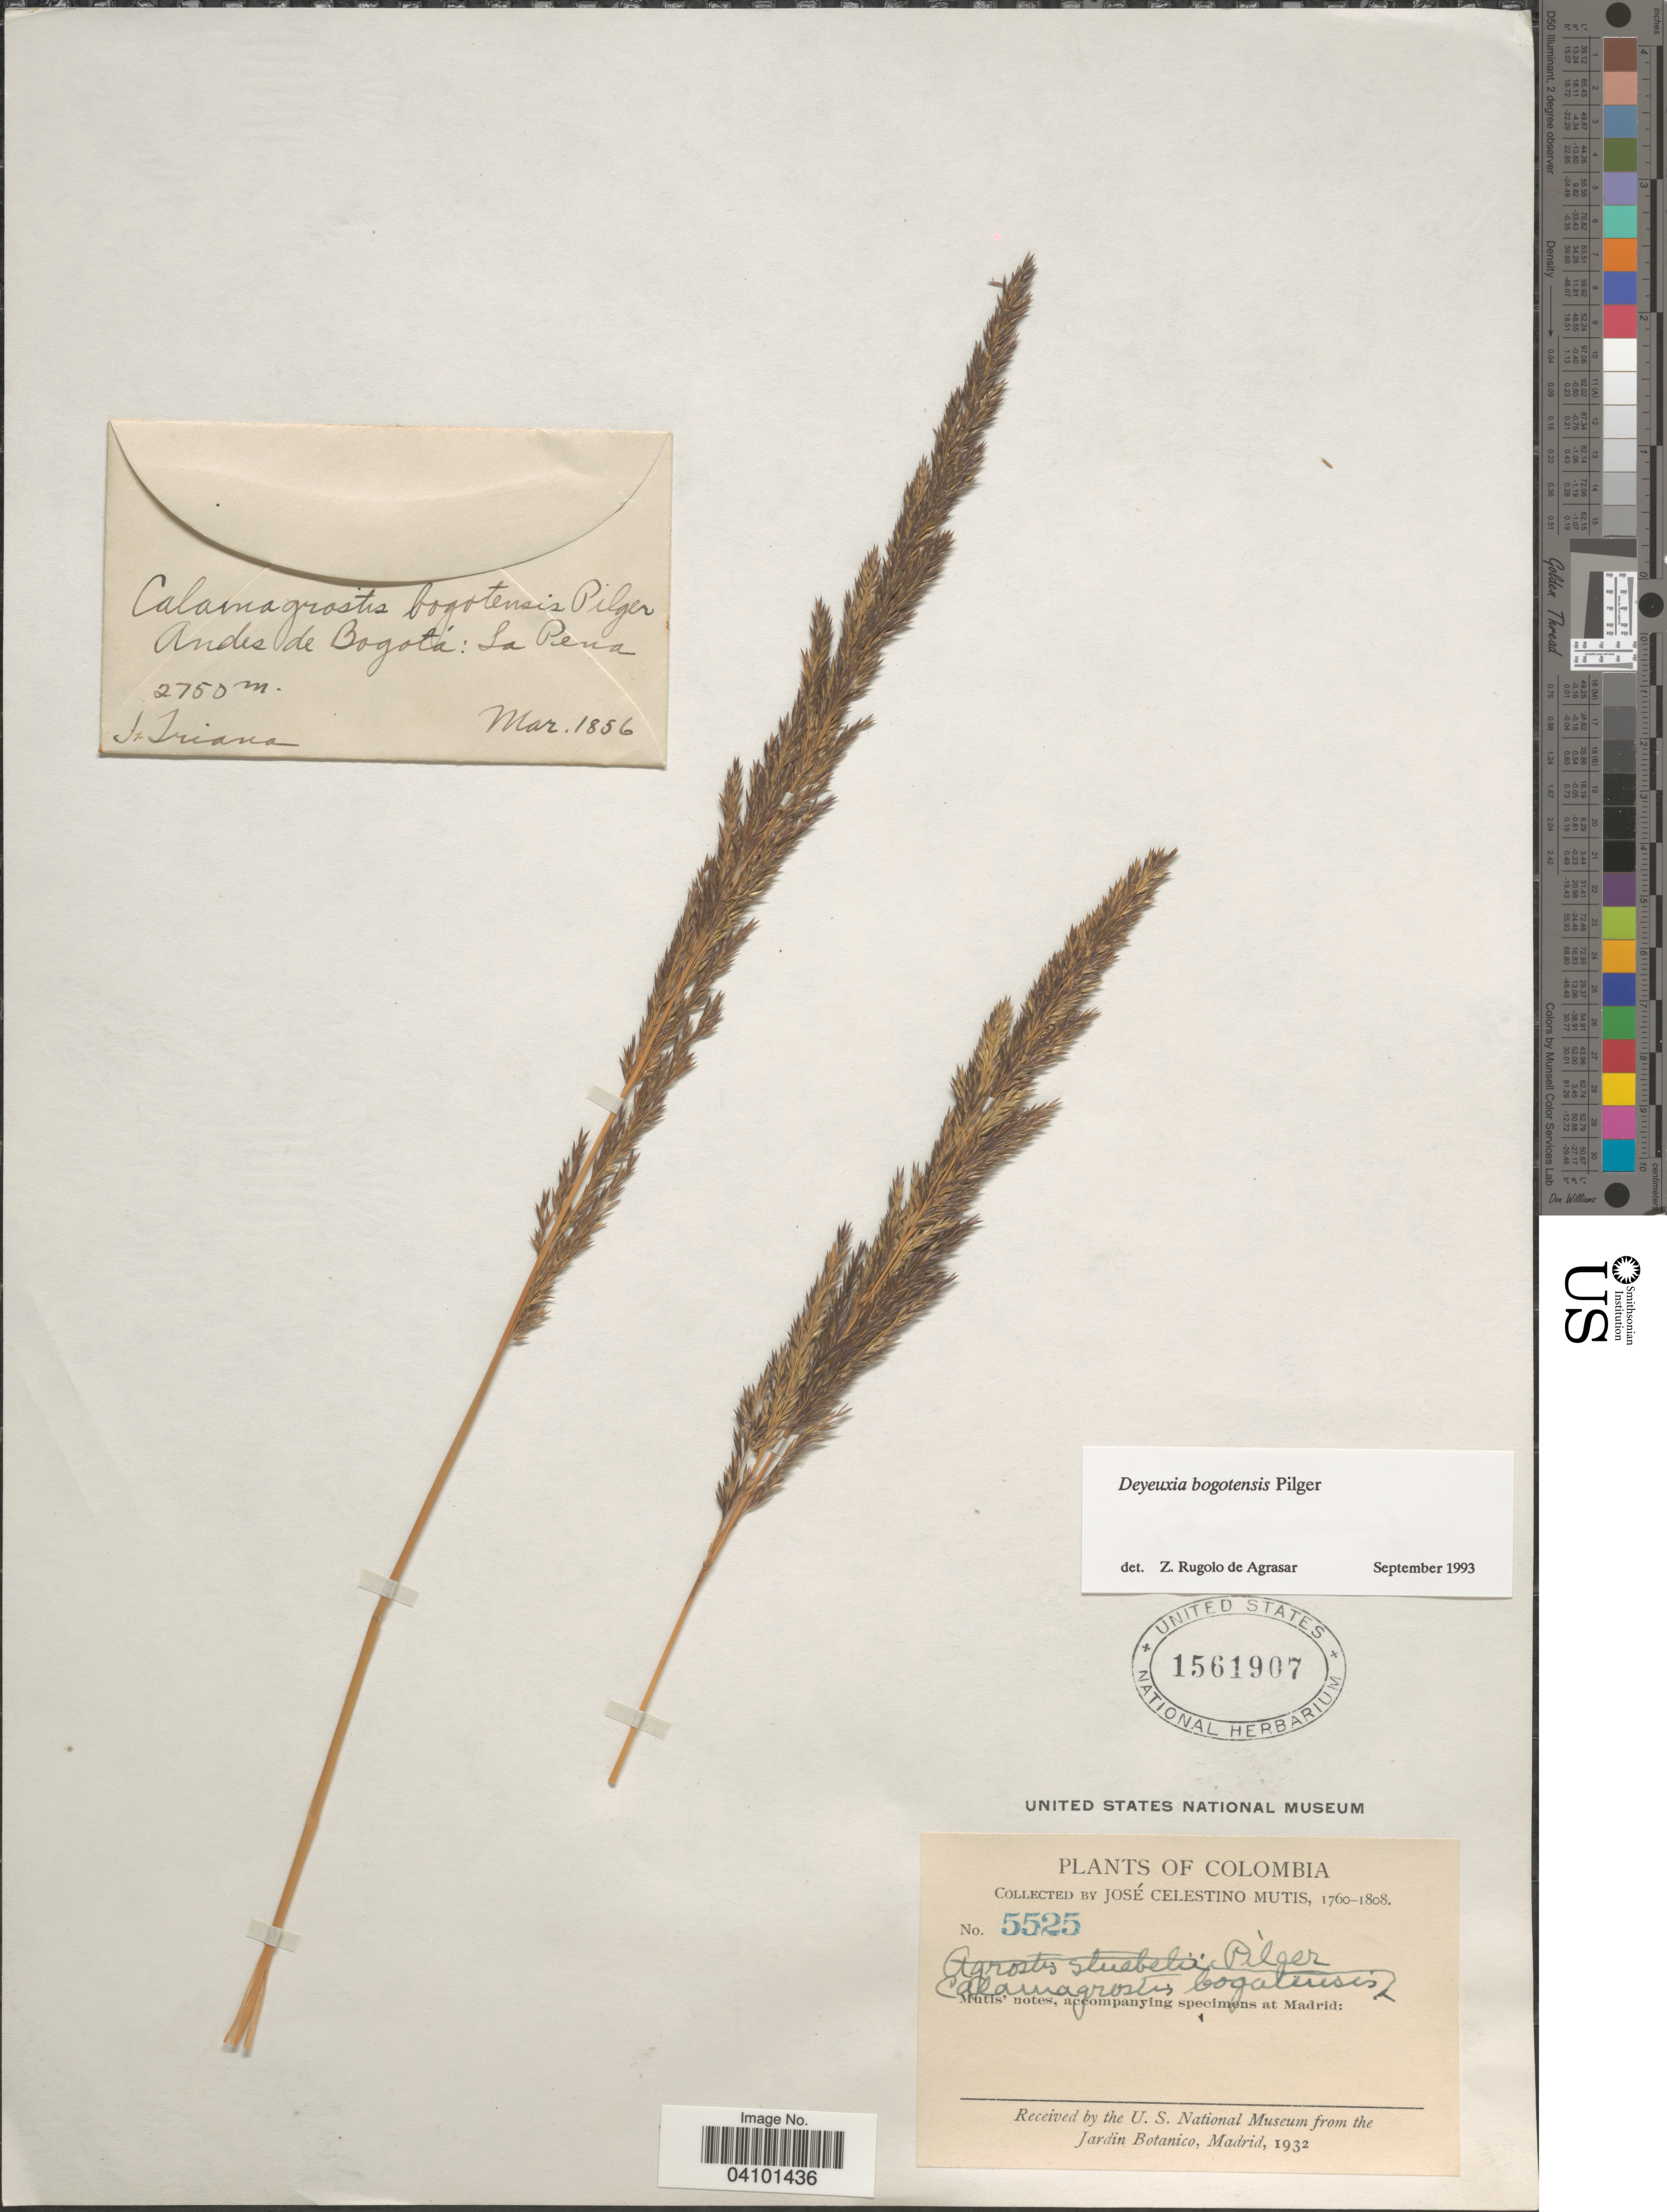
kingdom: Plantae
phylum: Tracheophyta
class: Liliopsida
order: Poales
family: Poaceae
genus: Calamagrostis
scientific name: Calamagrostis bogotensis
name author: (Pilg.) Pilg.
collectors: J. Triana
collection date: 1856-03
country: Colombia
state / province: Bogota D.C.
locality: Andes de Bogotá: La Pena.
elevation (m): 2750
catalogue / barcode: US 1561907-2